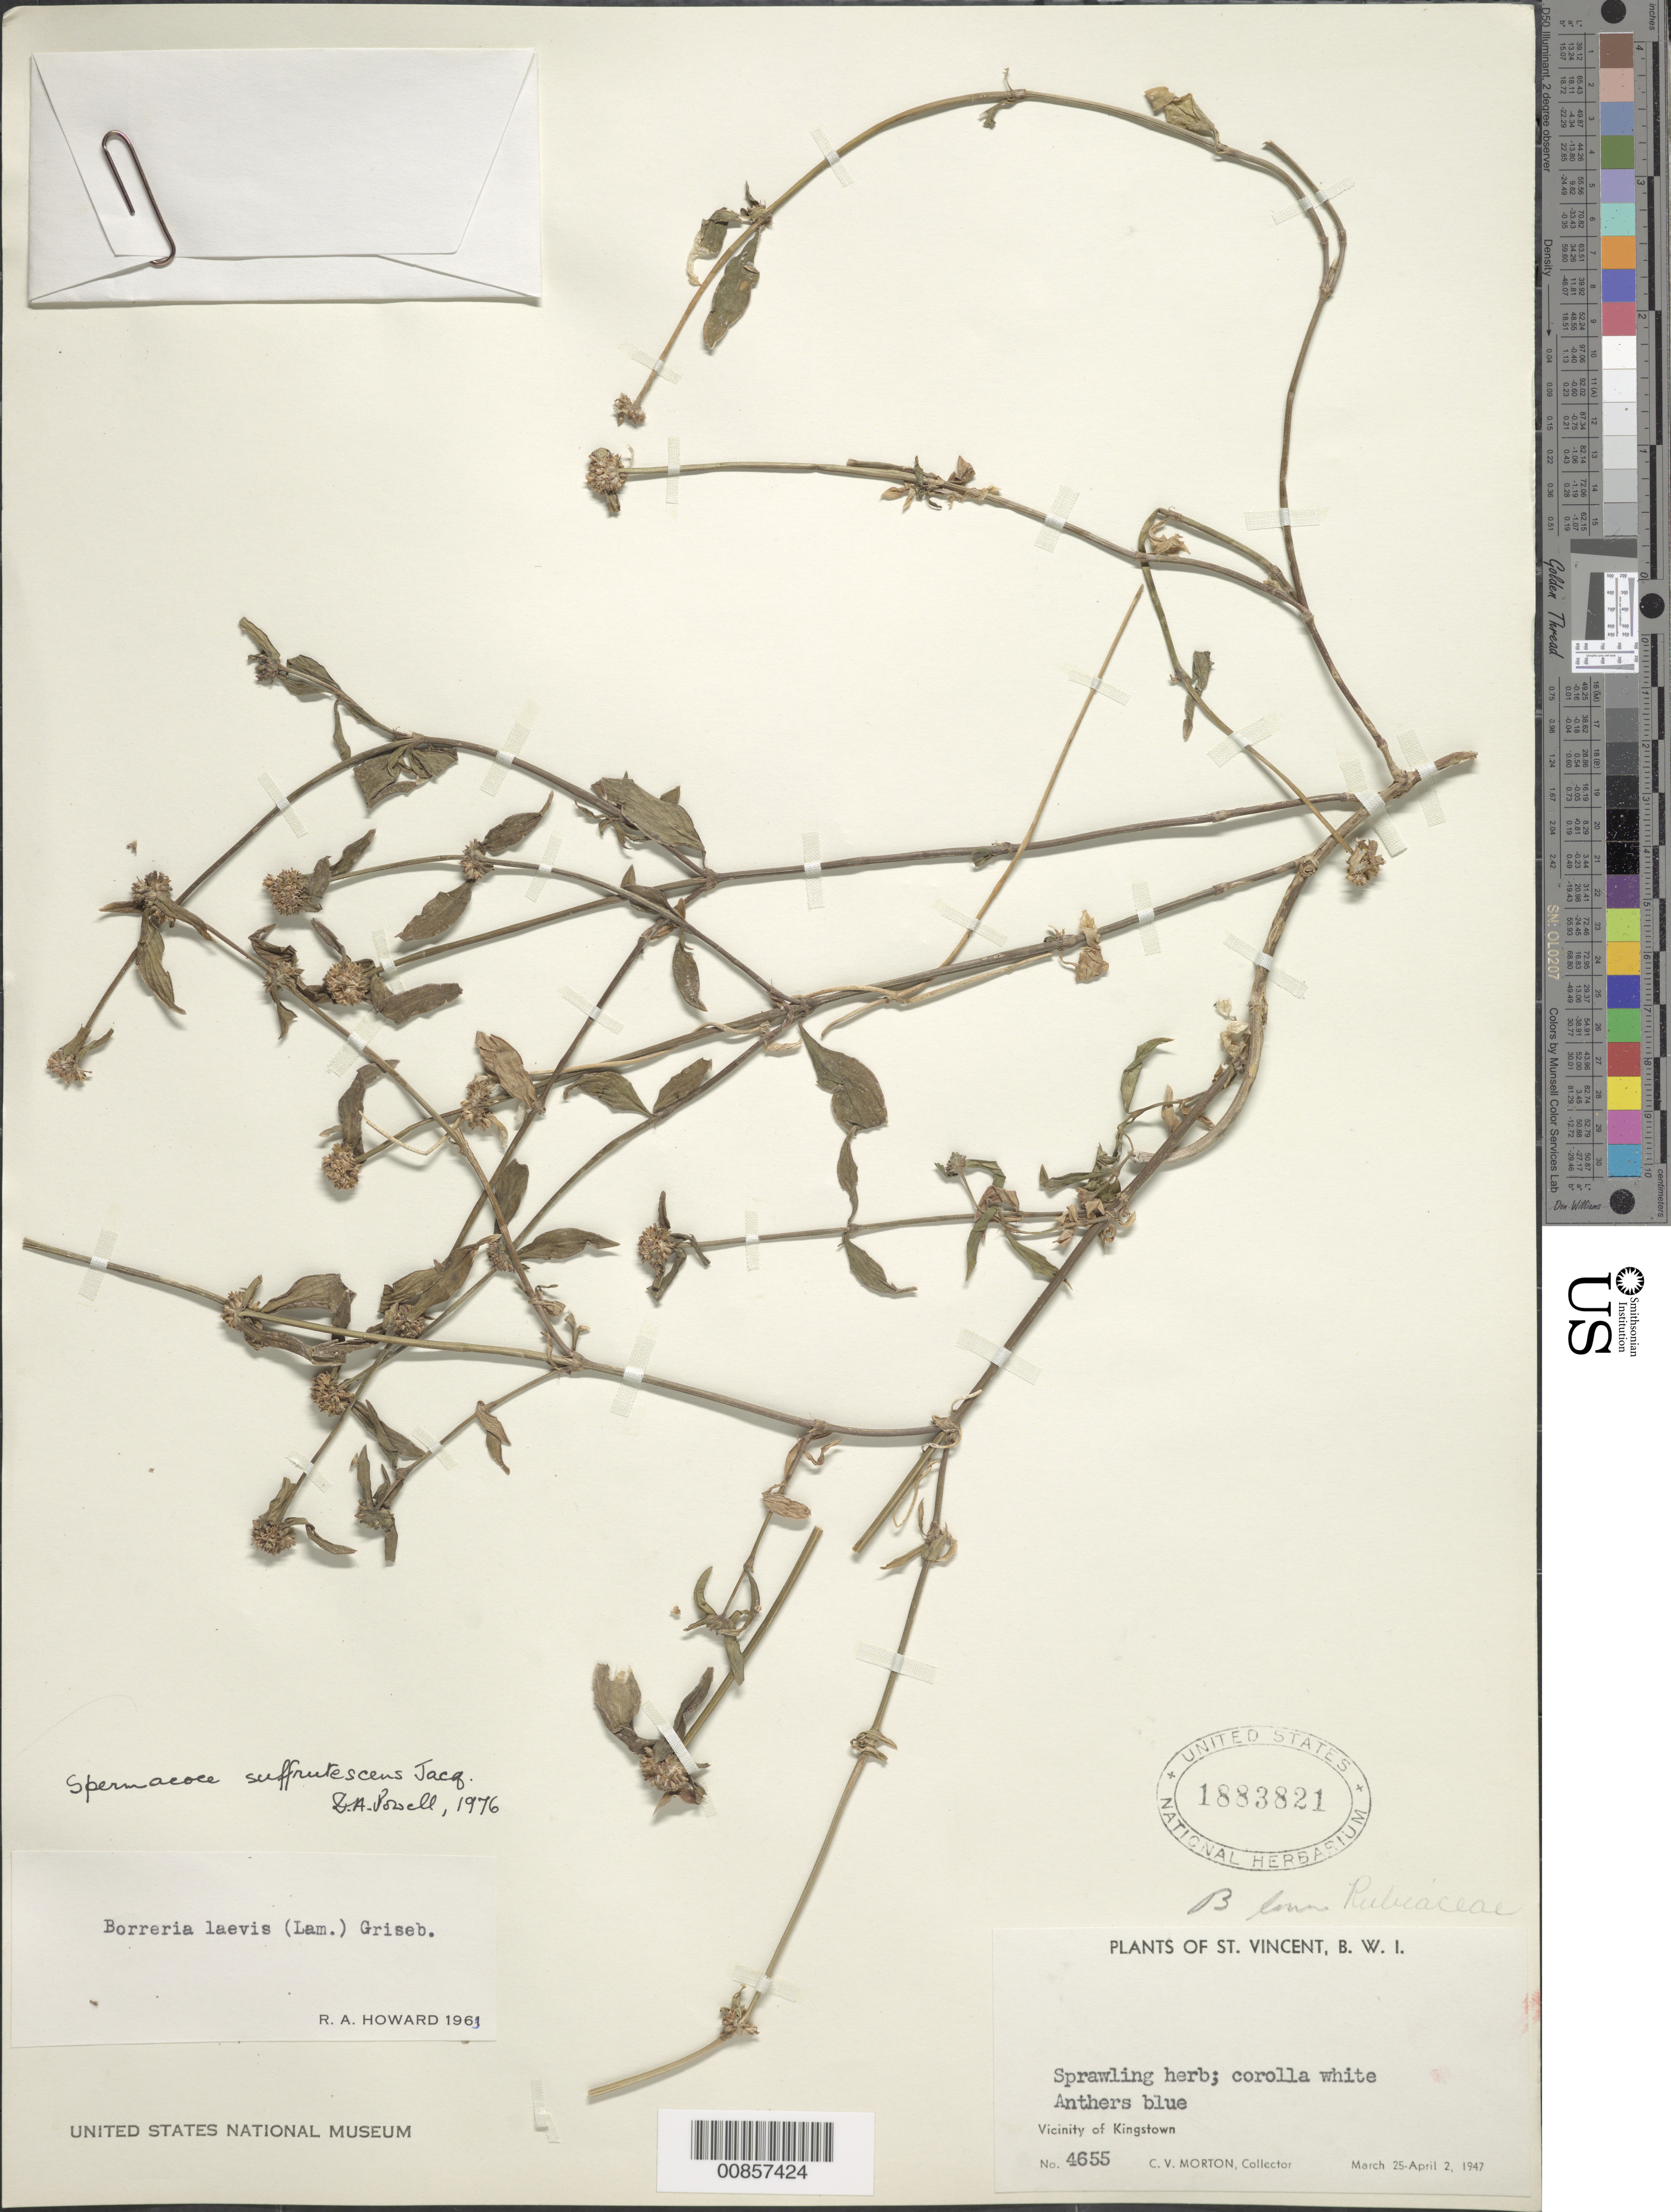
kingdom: Plantae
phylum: Tracheophyta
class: Magnoliopsida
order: Gentianales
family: Rubiaceae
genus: Spermacoce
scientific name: Spermacoce remota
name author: Lam.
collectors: C. V. Morton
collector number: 4655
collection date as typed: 25 Mar 1947 to 02 Apr 1947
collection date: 1947-03-25/1947-04-02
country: St. Vincent - Grenadines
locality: Vicinity of Kingstown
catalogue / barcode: US 1883821